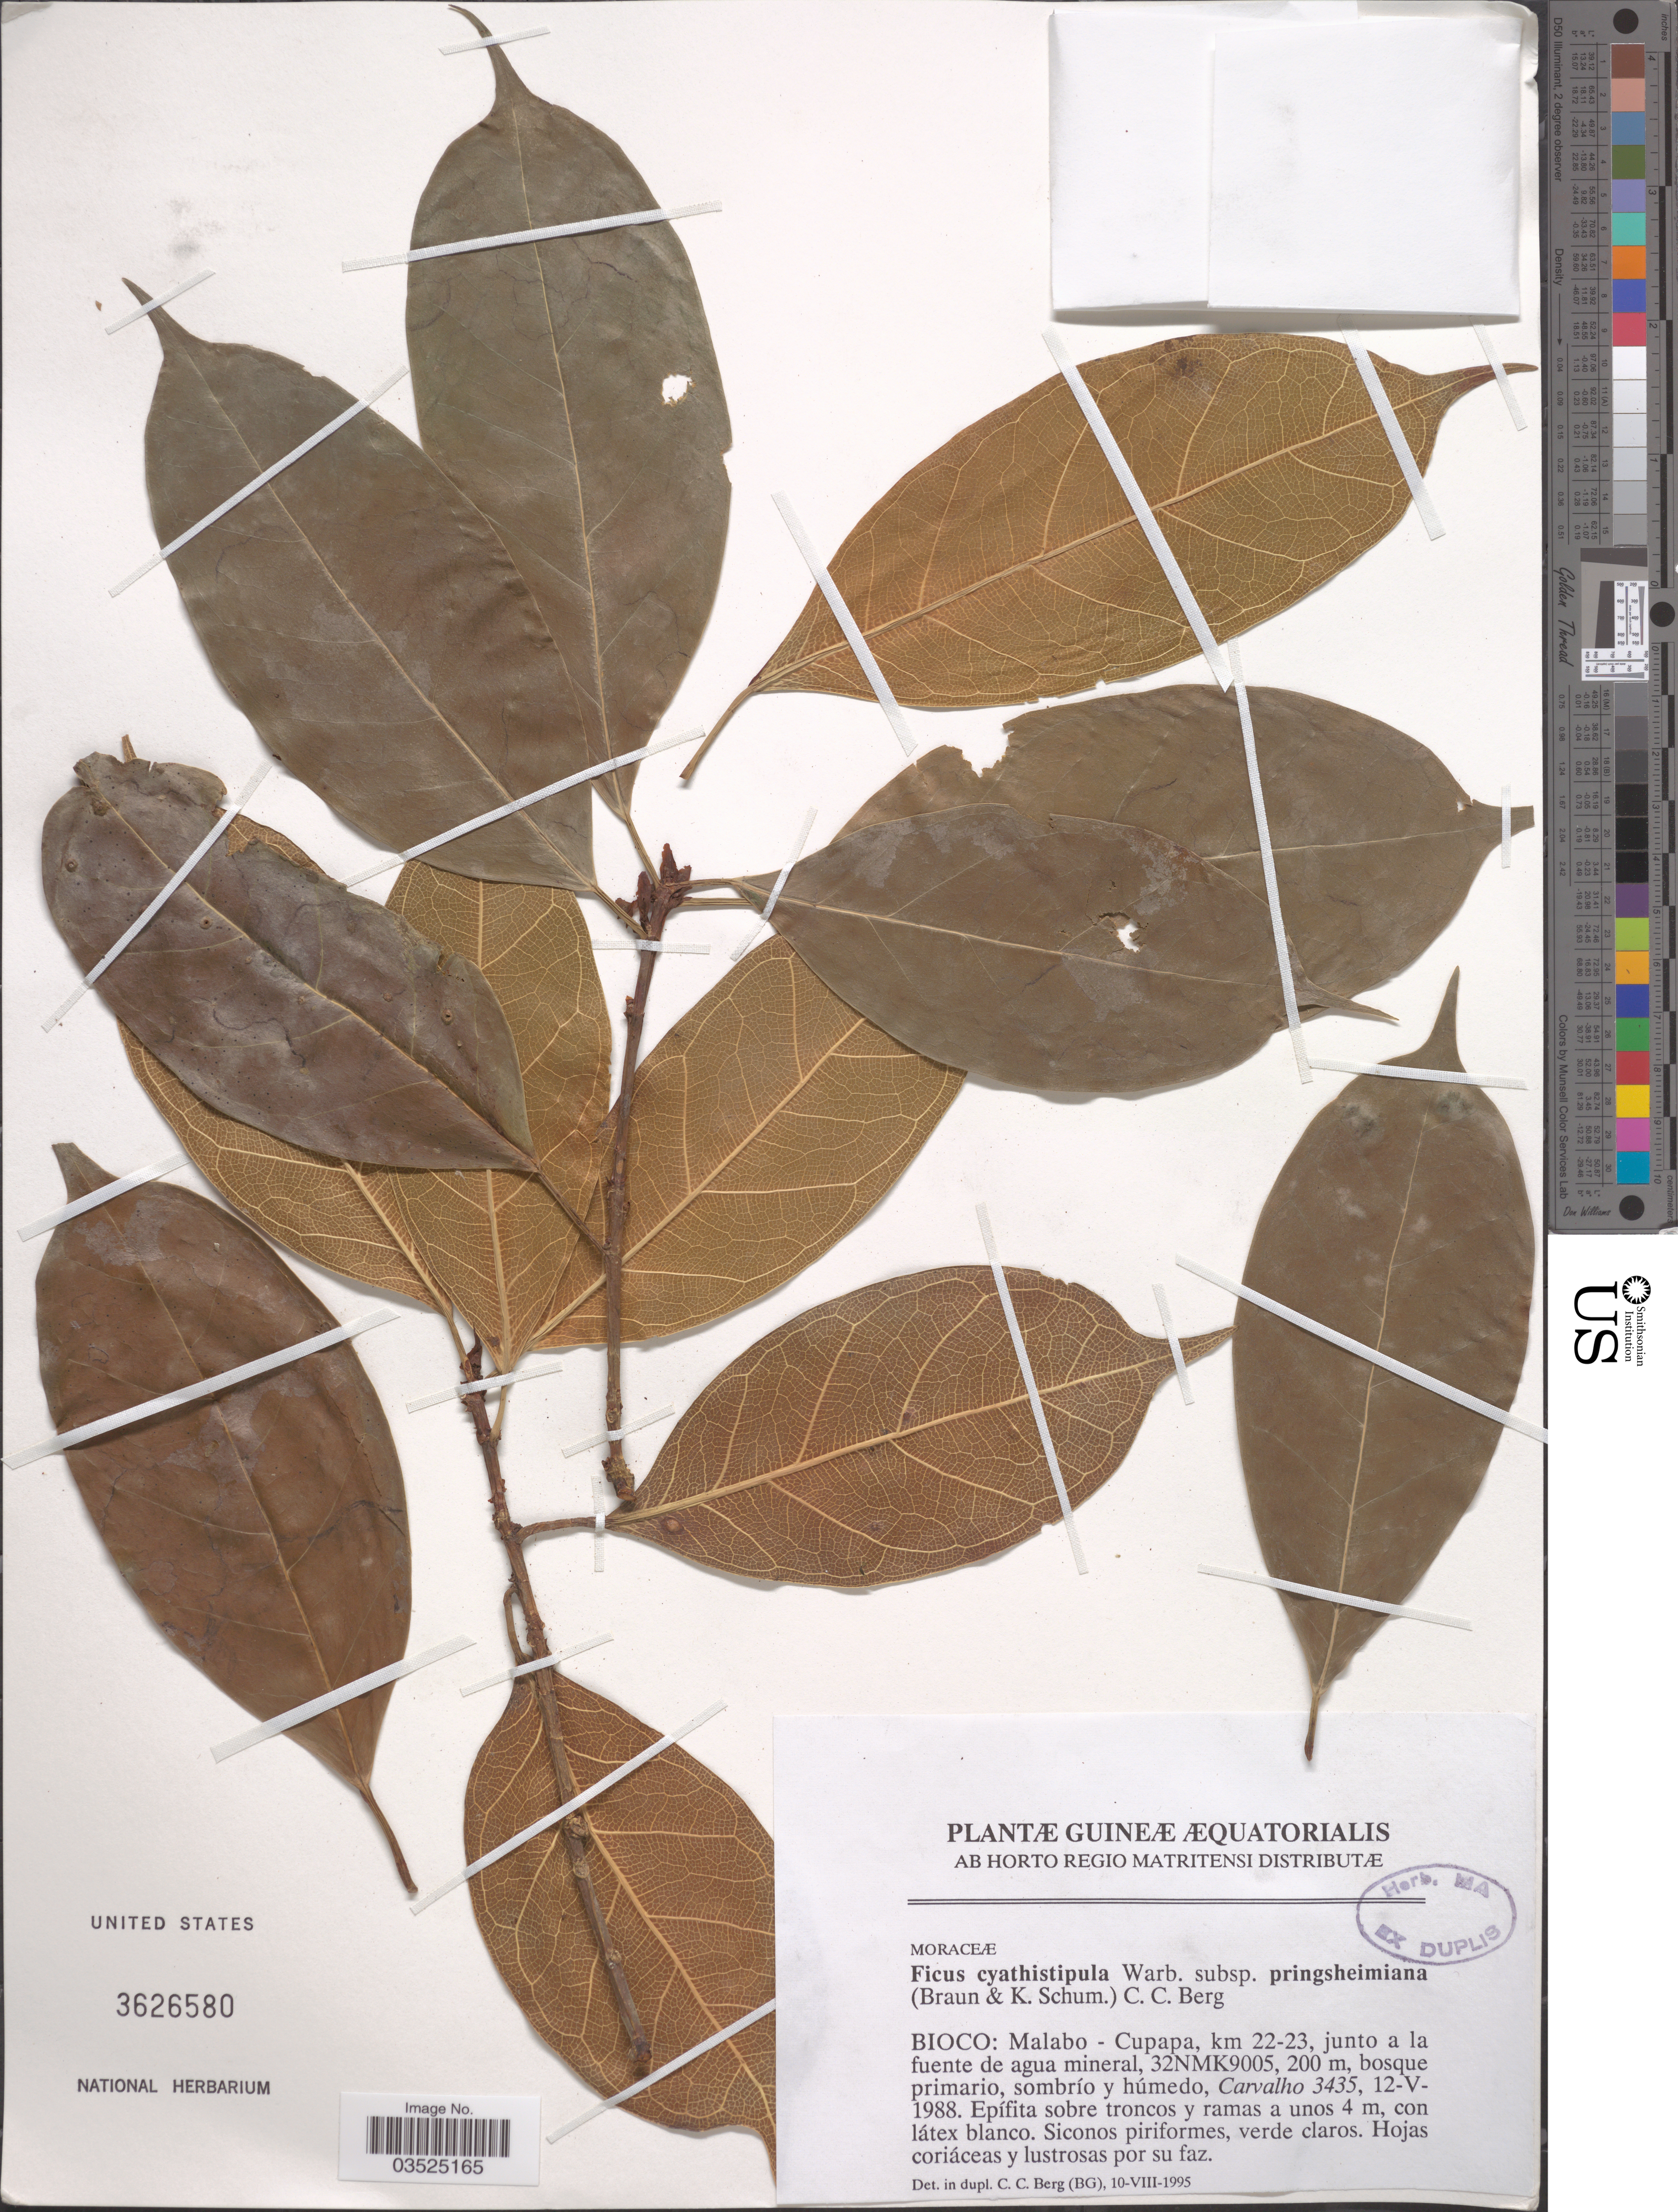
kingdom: Plantae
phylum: Tracheophyta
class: Magnoliopsida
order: Rosales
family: Moraceae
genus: Ficus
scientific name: Ficus cyathistipula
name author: Warb.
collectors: Carvalho, --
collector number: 3435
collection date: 1988-05-12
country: Equatorial Guinea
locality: Bioco: Malabo - Cupapa, km 22-23, junto a la fuente de agua mineral, 32NMK9005.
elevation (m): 200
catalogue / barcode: US 3626580